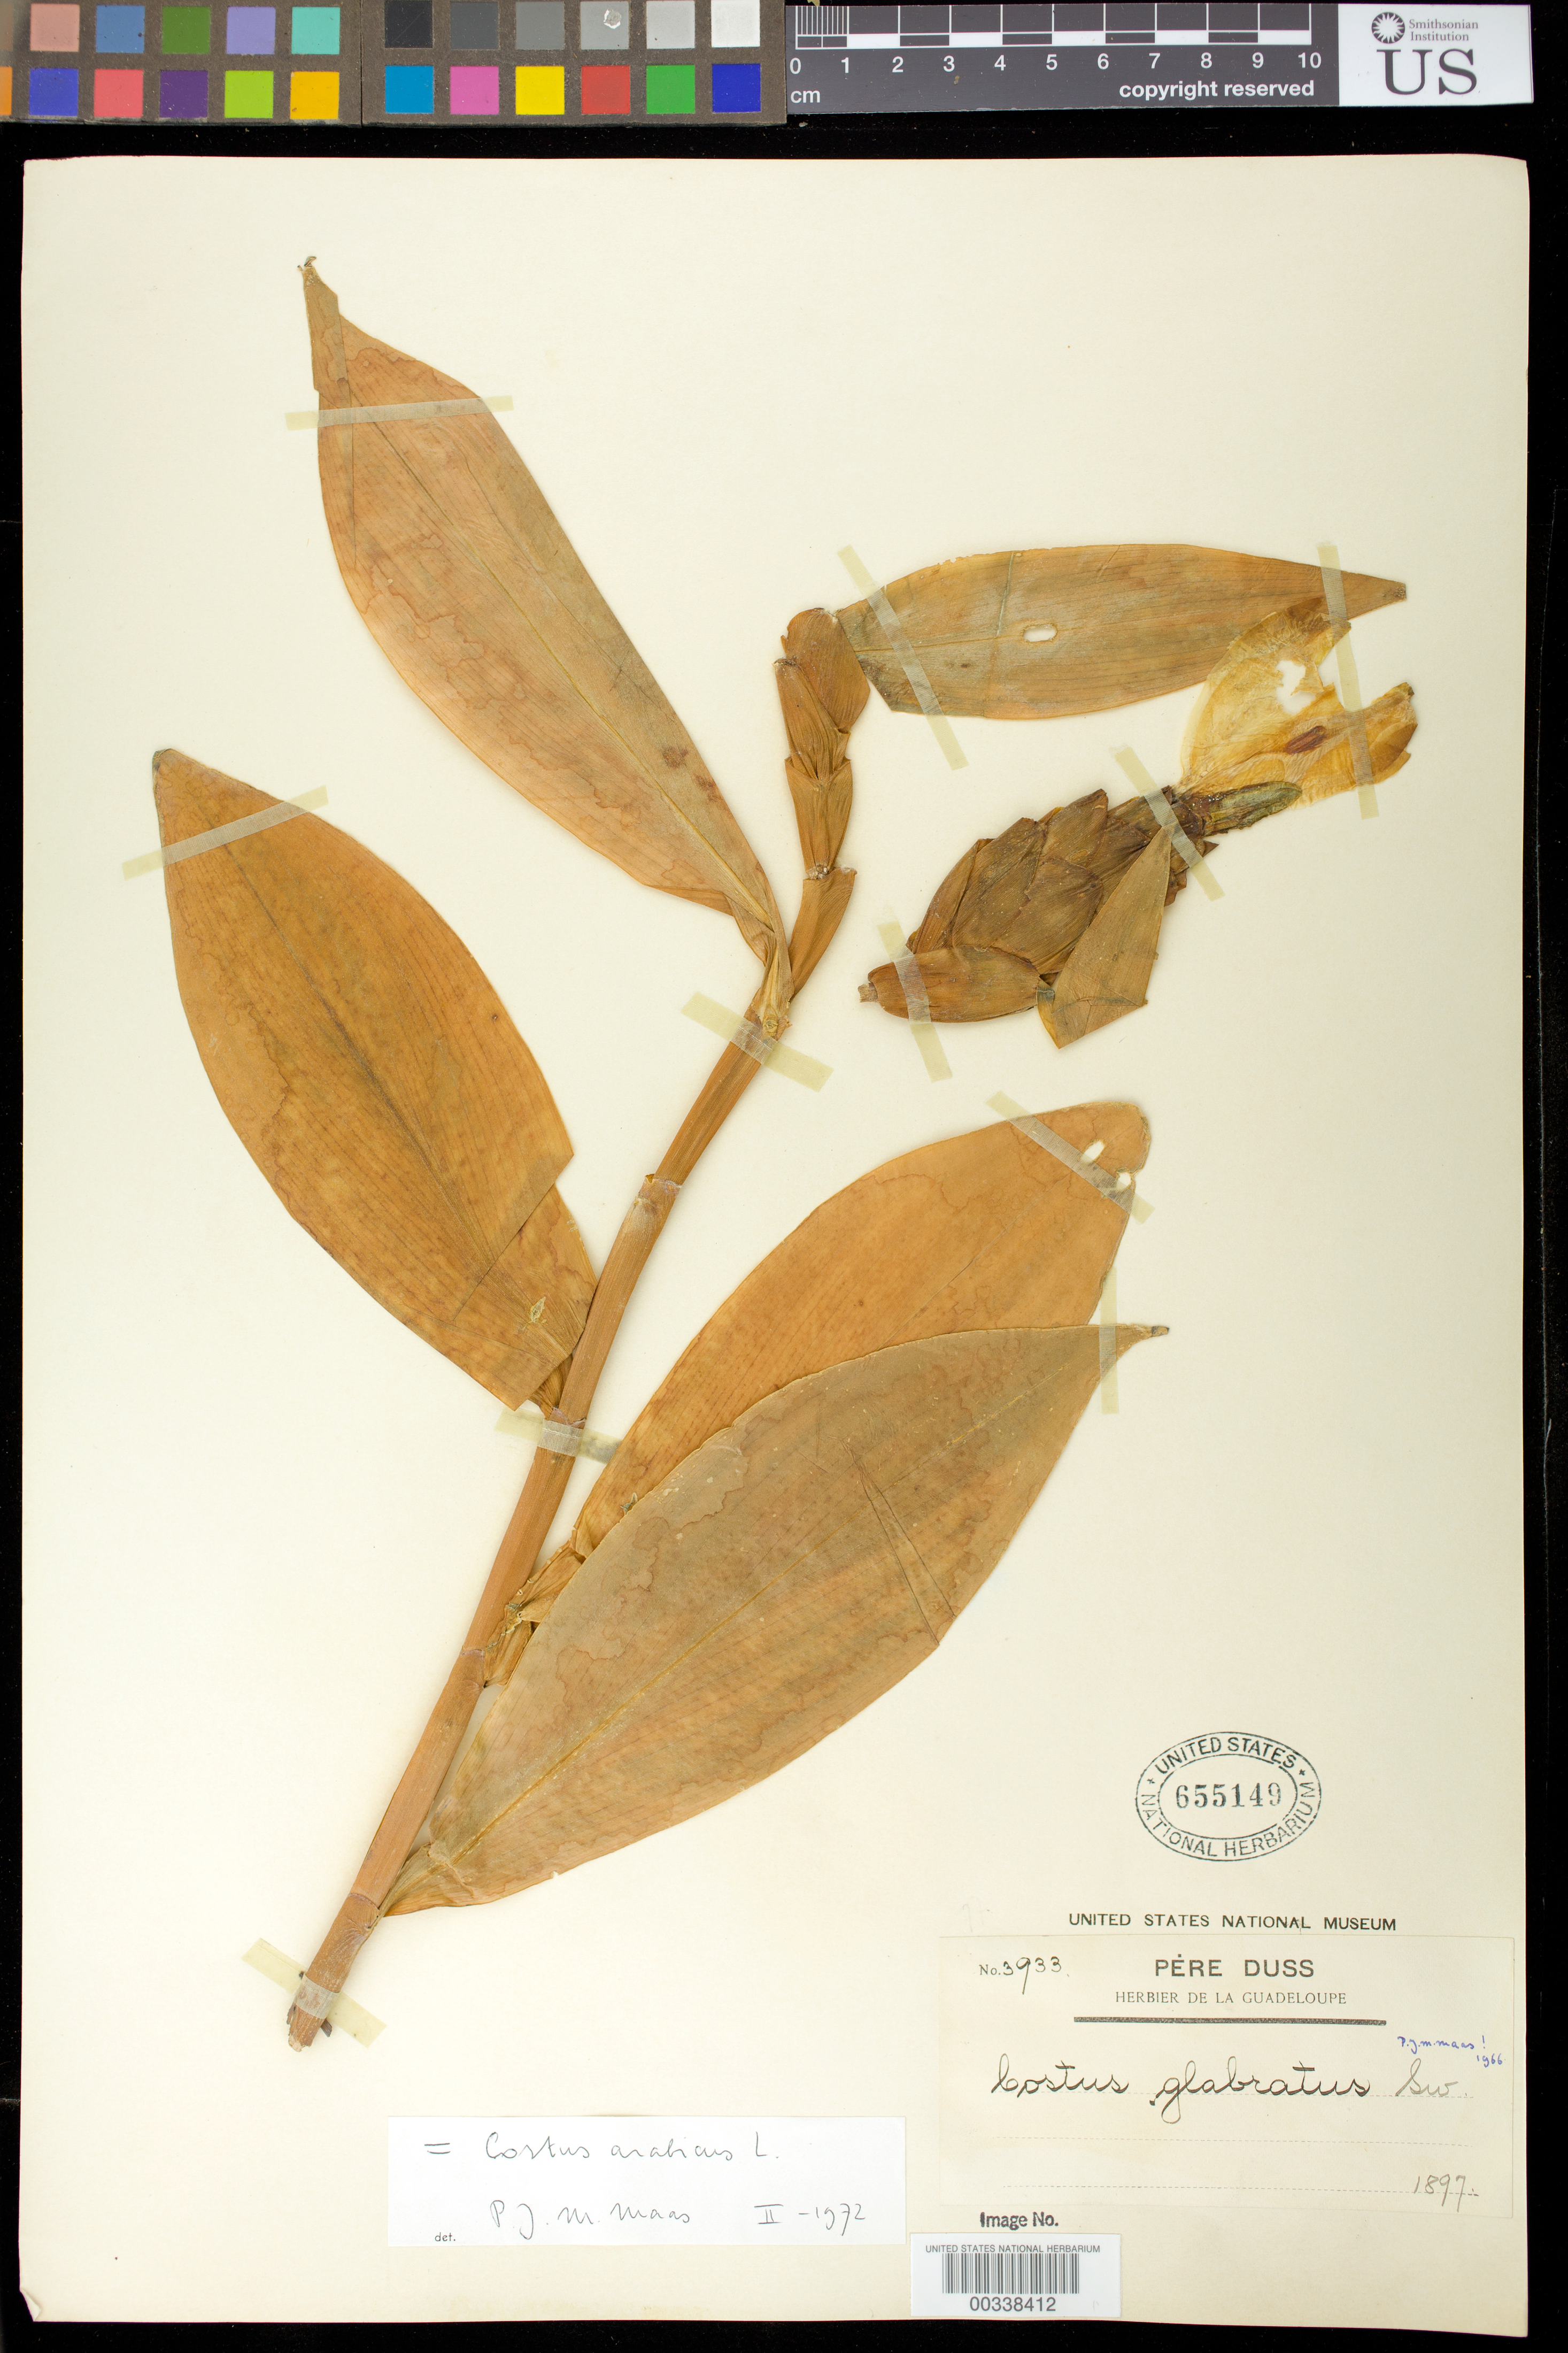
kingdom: Plantae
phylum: Tracheophyta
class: Liliopsida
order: Zingiberales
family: Costaceae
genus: Costus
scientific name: Costus arabicus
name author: L.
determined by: Maas, Paul J. M.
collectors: Père Duss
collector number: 3933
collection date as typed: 1897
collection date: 1897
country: Guadeloupe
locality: Herbier de la guadeloupe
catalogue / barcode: US 655149